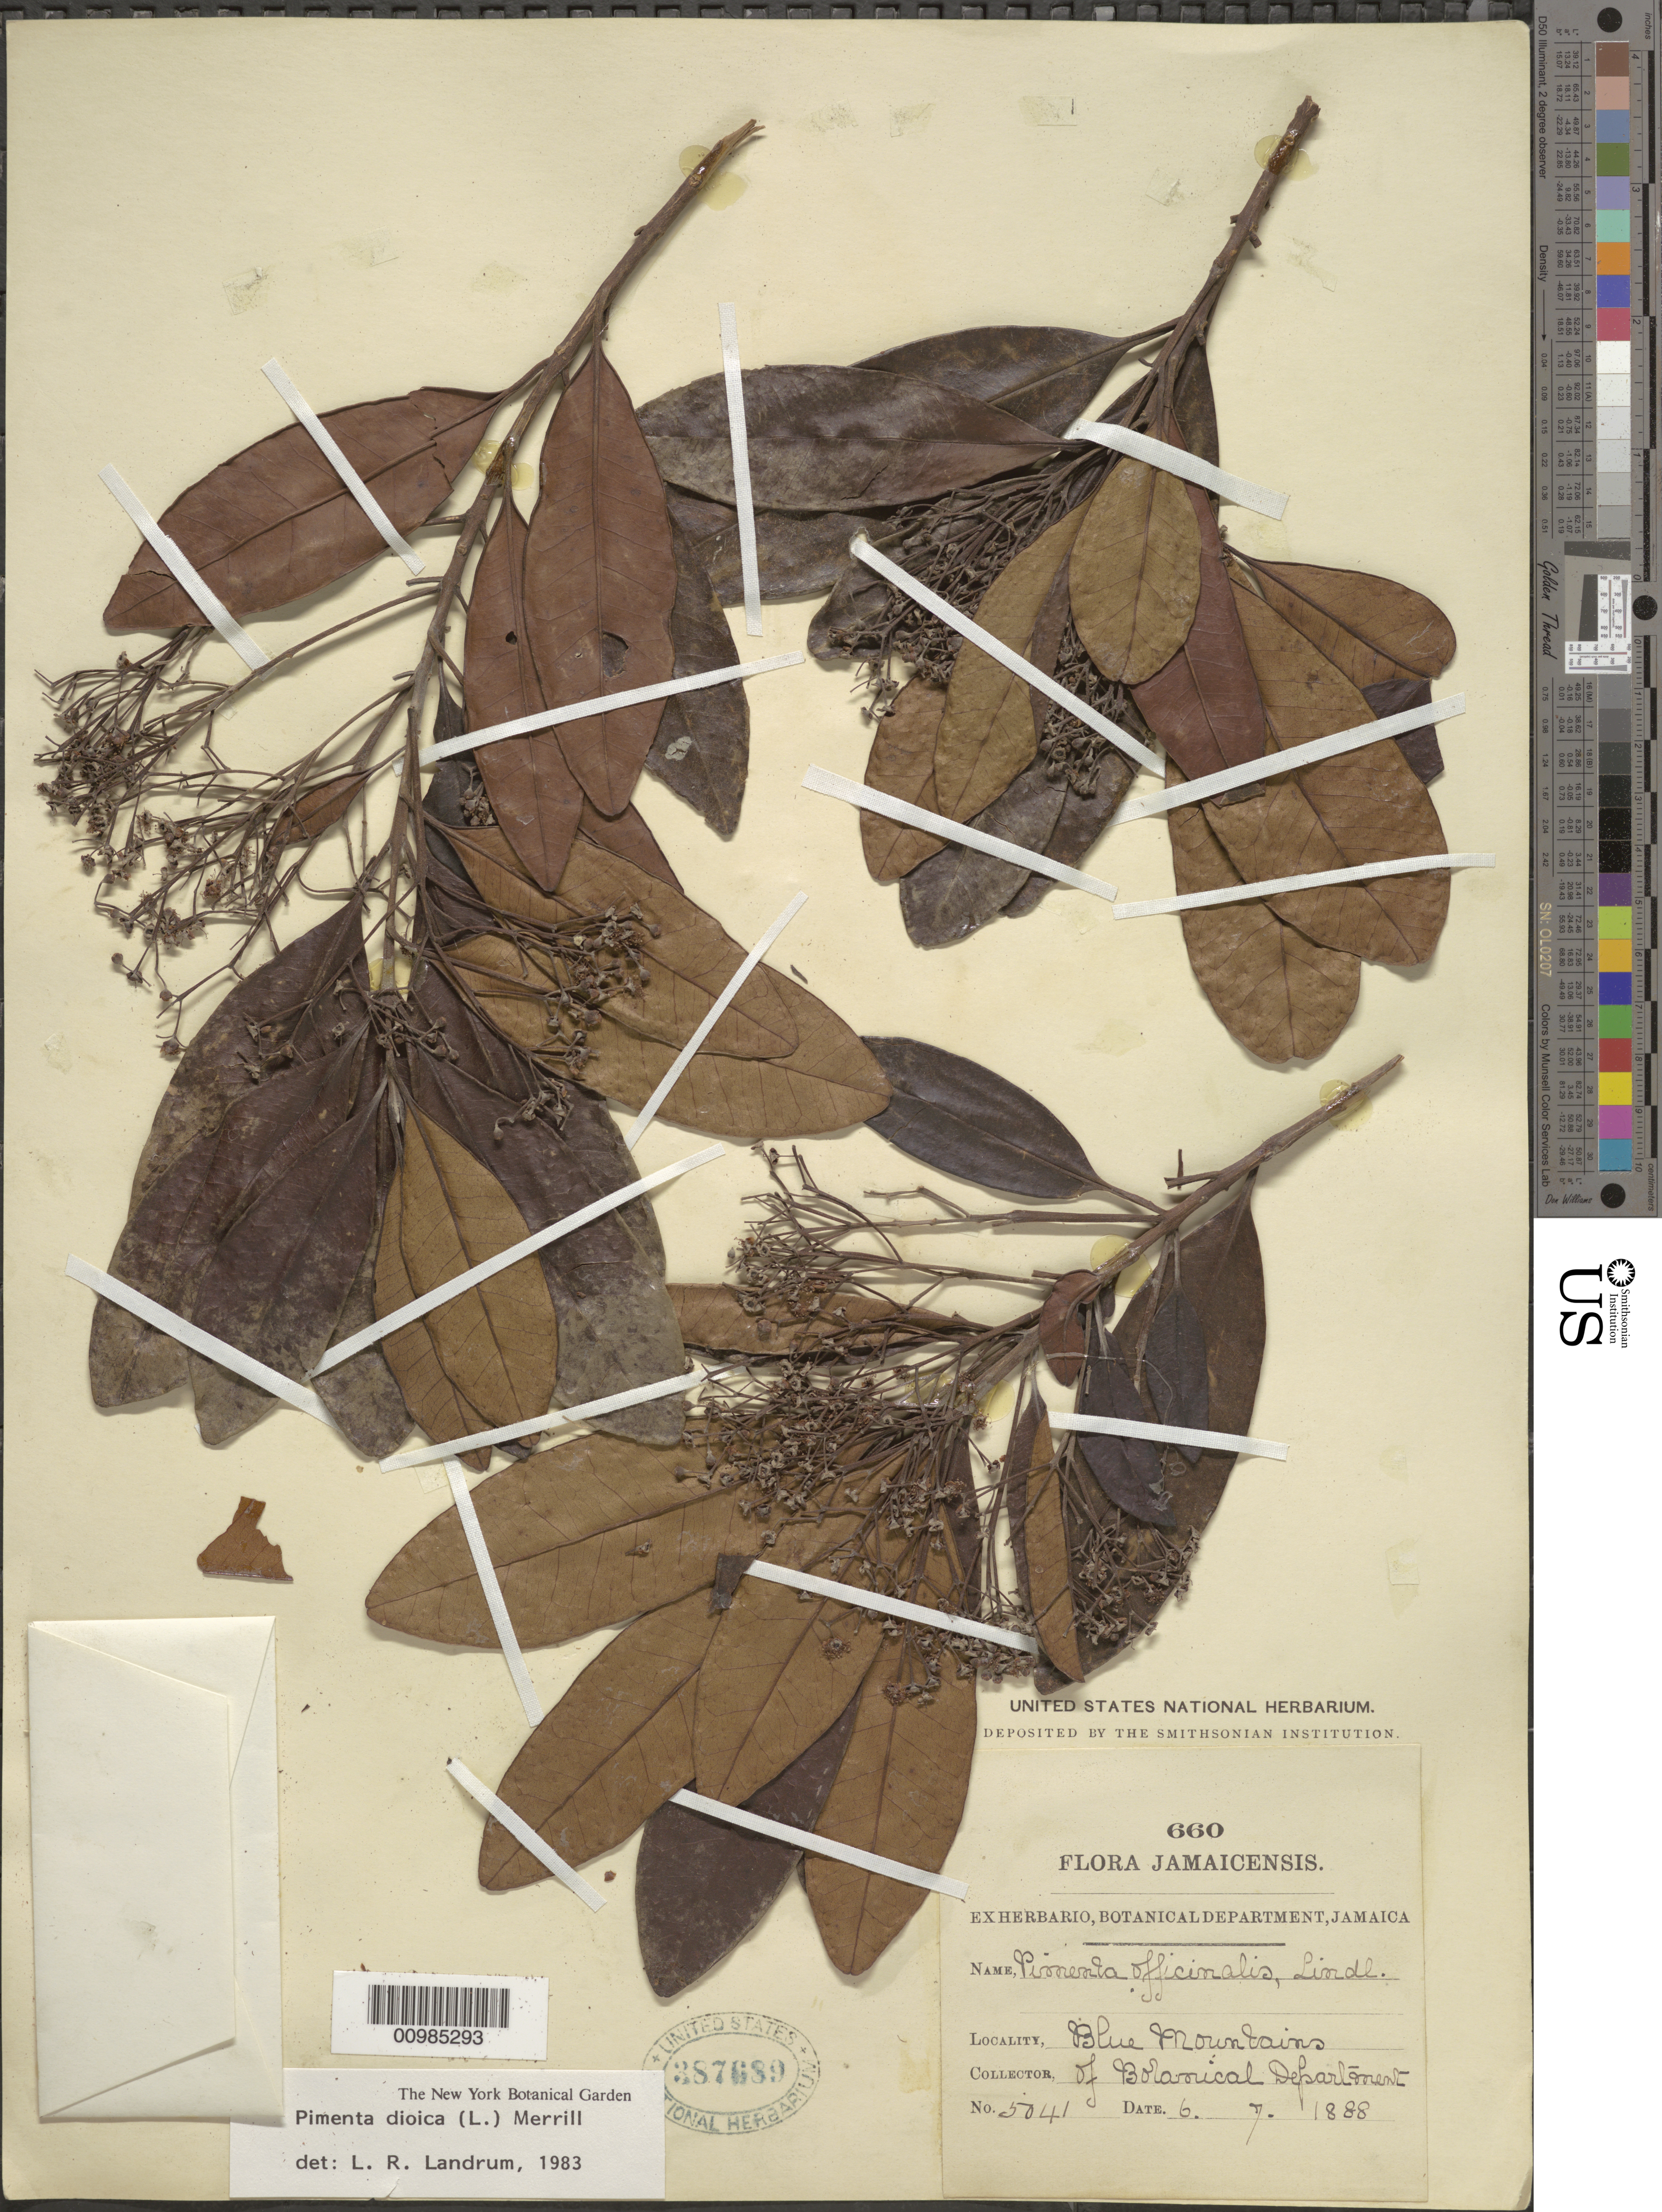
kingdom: Plantae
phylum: Tracheophyta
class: Magnoliopsida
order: Myrtales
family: Myrtaceae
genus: Pimenta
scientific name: Pimenta dioica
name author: (L.) Merr.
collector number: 5041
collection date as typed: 07 Jun 1888 or 06 Jul 1888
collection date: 1888-06-07 or 1888-07-06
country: Jamaica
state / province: Saint Andrew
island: Jamaica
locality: Blue Mountains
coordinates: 0 N, 0 E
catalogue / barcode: US 387689